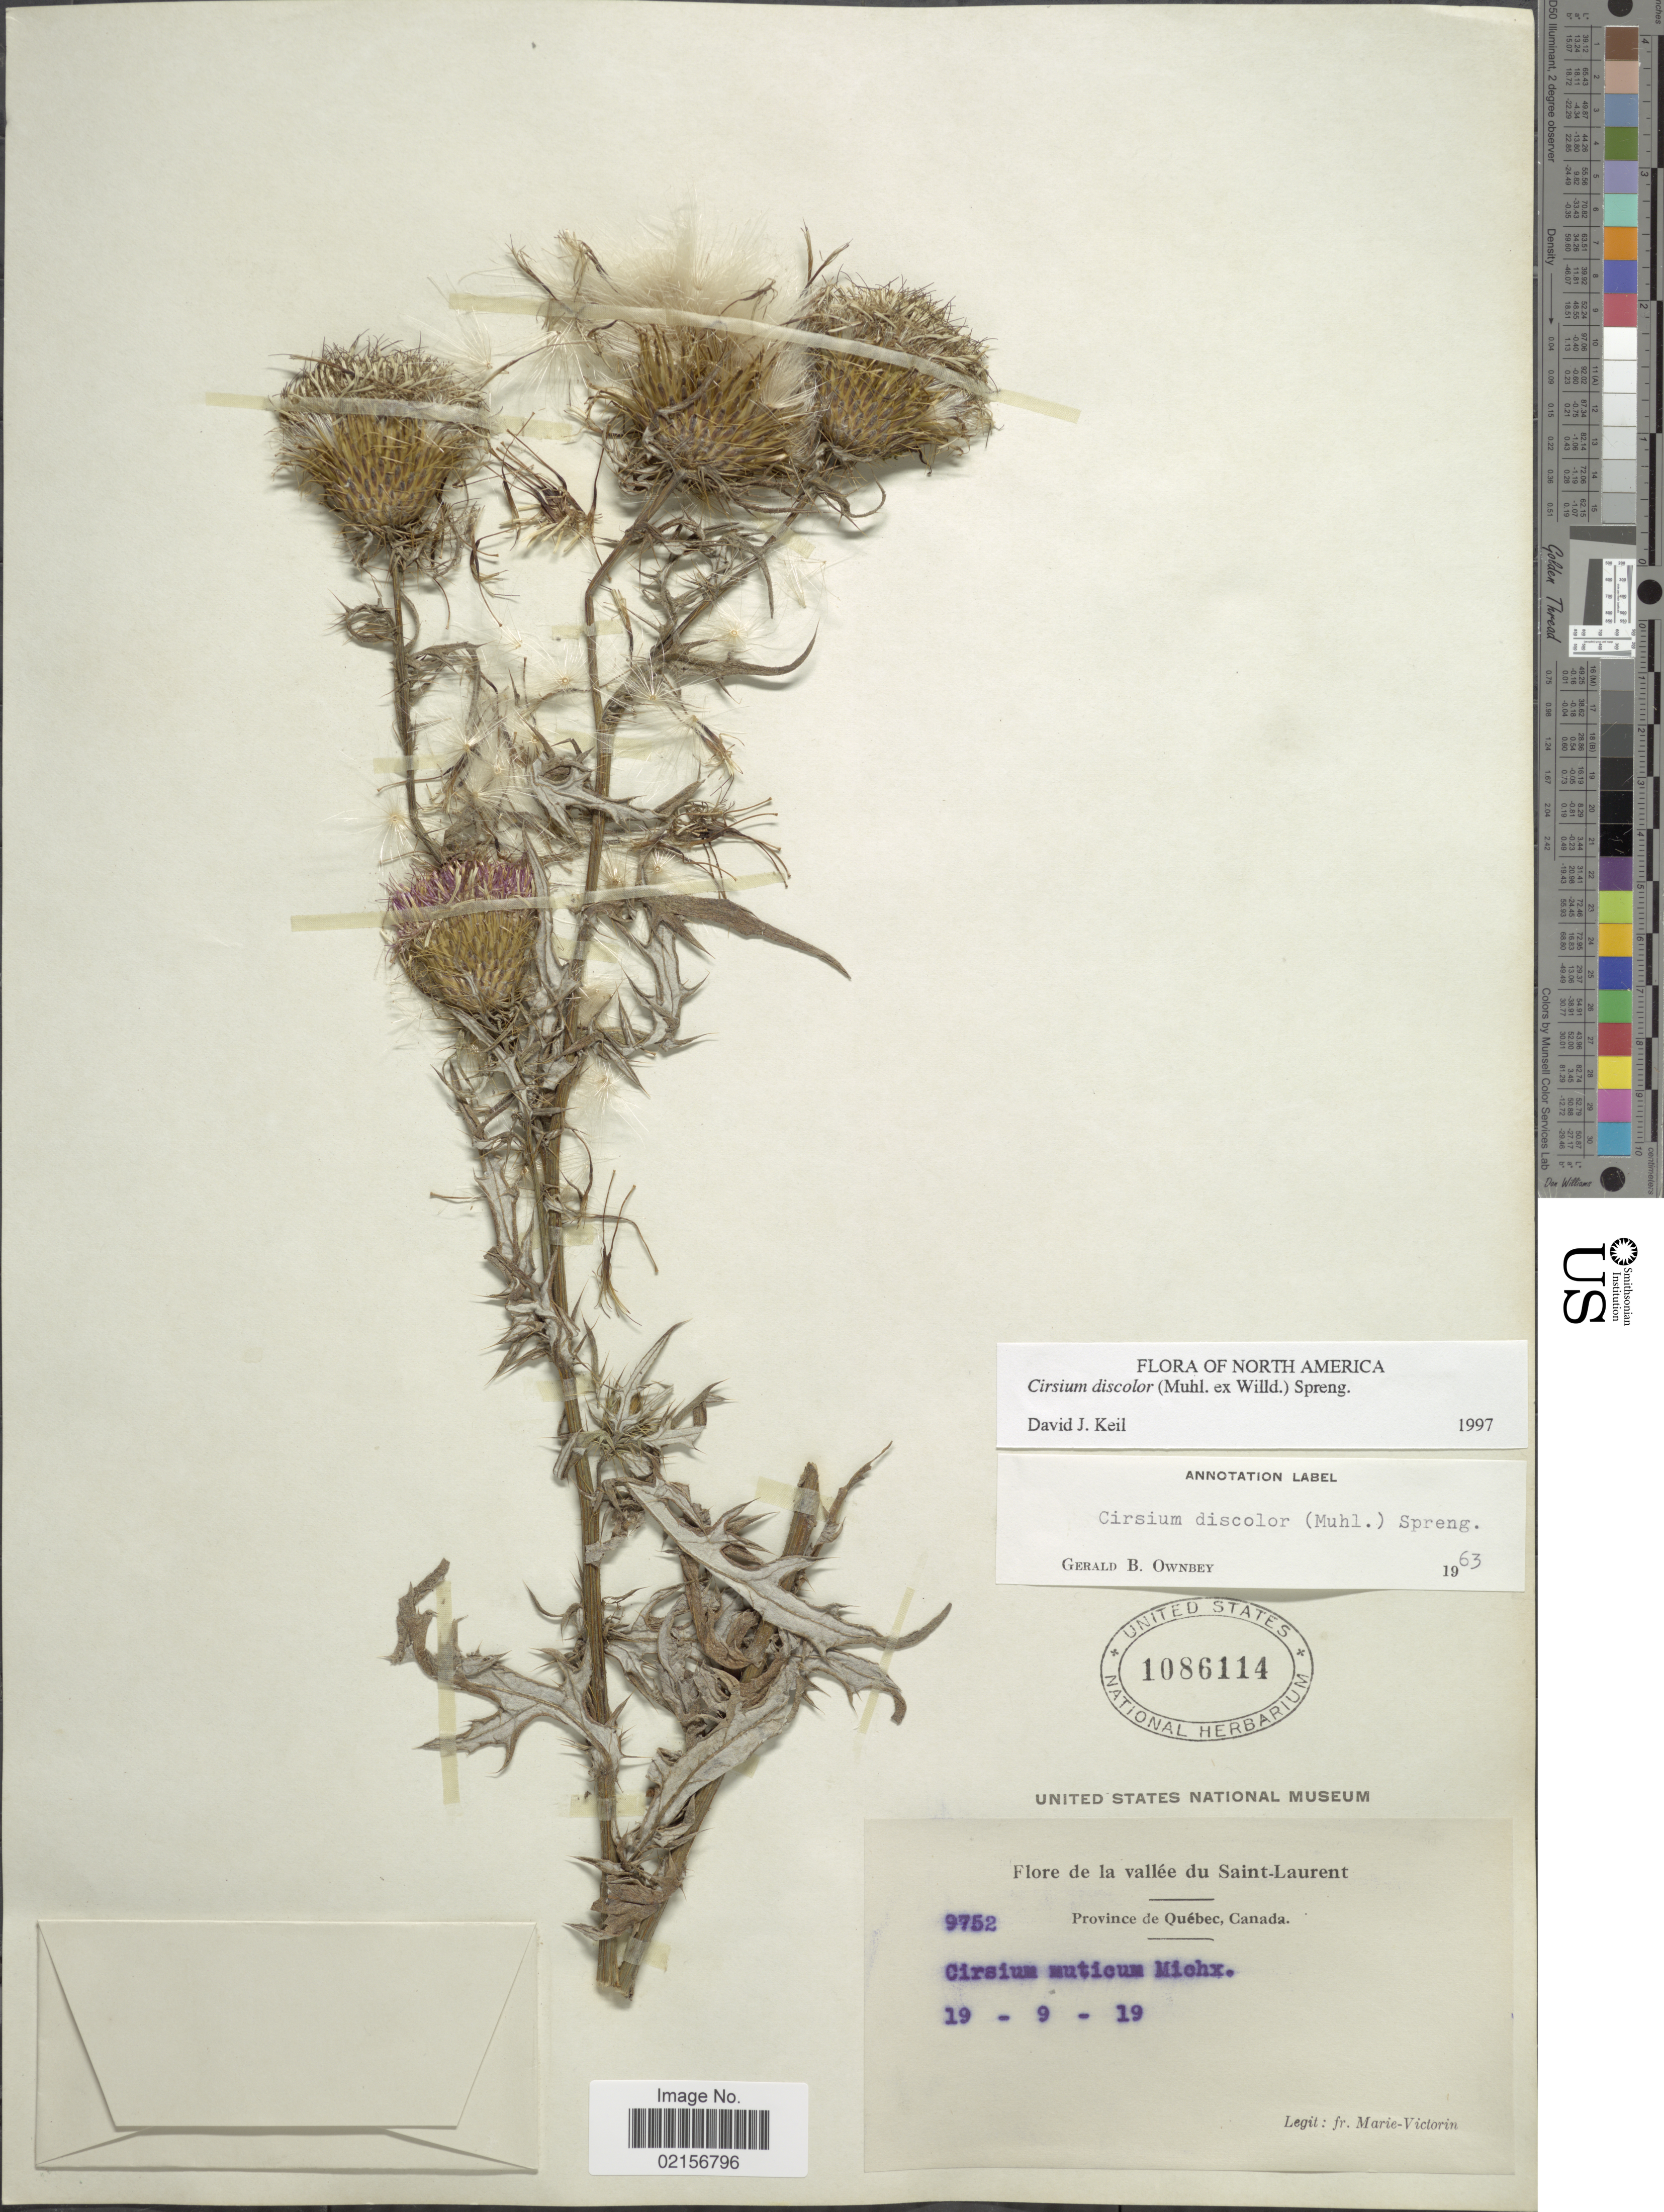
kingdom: Plantae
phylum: Tracheophyta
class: Magnoliopsida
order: Asterales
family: Asteraceae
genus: Cirsium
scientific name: Cirsium discolor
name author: (Muhl. ex Willd.) Spreng.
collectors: Fr. Marie-Victorin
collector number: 9752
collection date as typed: Transcribed d/m/y: 19/9/19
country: Canada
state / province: Quebec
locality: De la vallée du Saint-laurent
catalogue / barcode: US 1086114